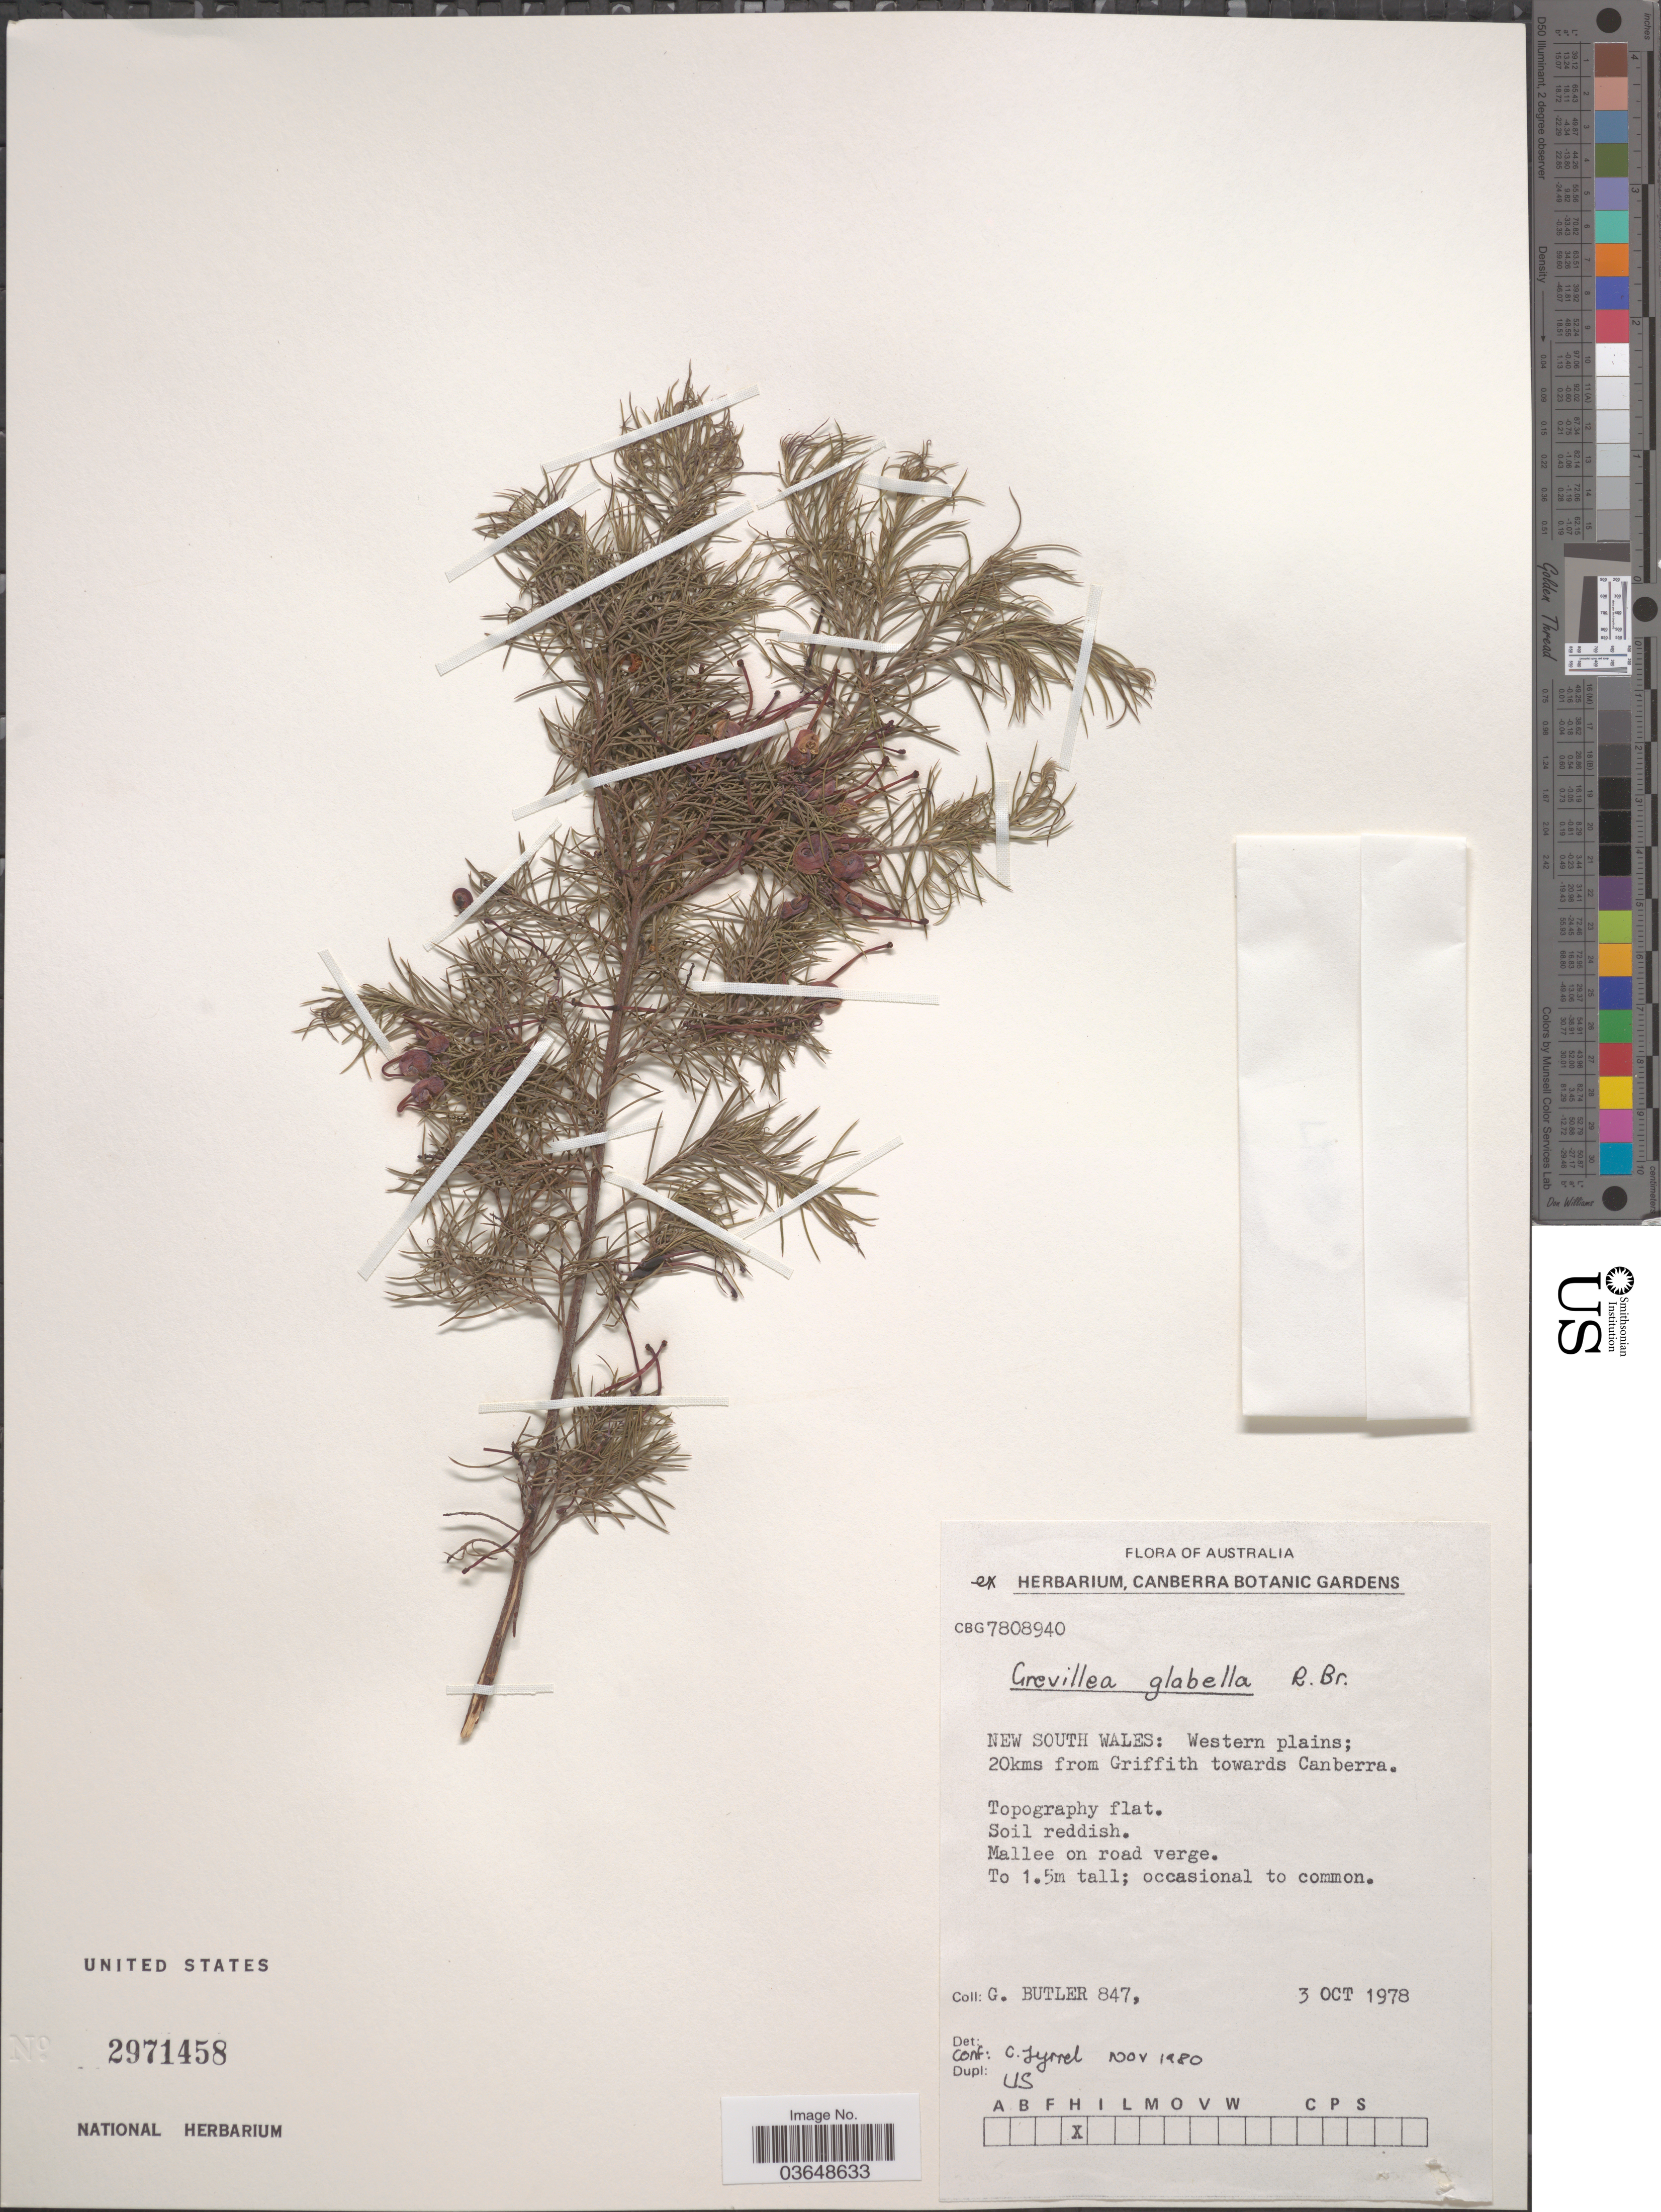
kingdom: Plantae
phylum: Tracheophyta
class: Magnoliopsida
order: Proteales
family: Proteaceae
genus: Grevillea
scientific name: Grevillea glabella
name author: R. Br.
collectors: G. D. Butler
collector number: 847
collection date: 1978-10-03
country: Australia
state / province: New South Wales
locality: Western plains; 20kms from Griffith towards Canberra.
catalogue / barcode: US 2971458